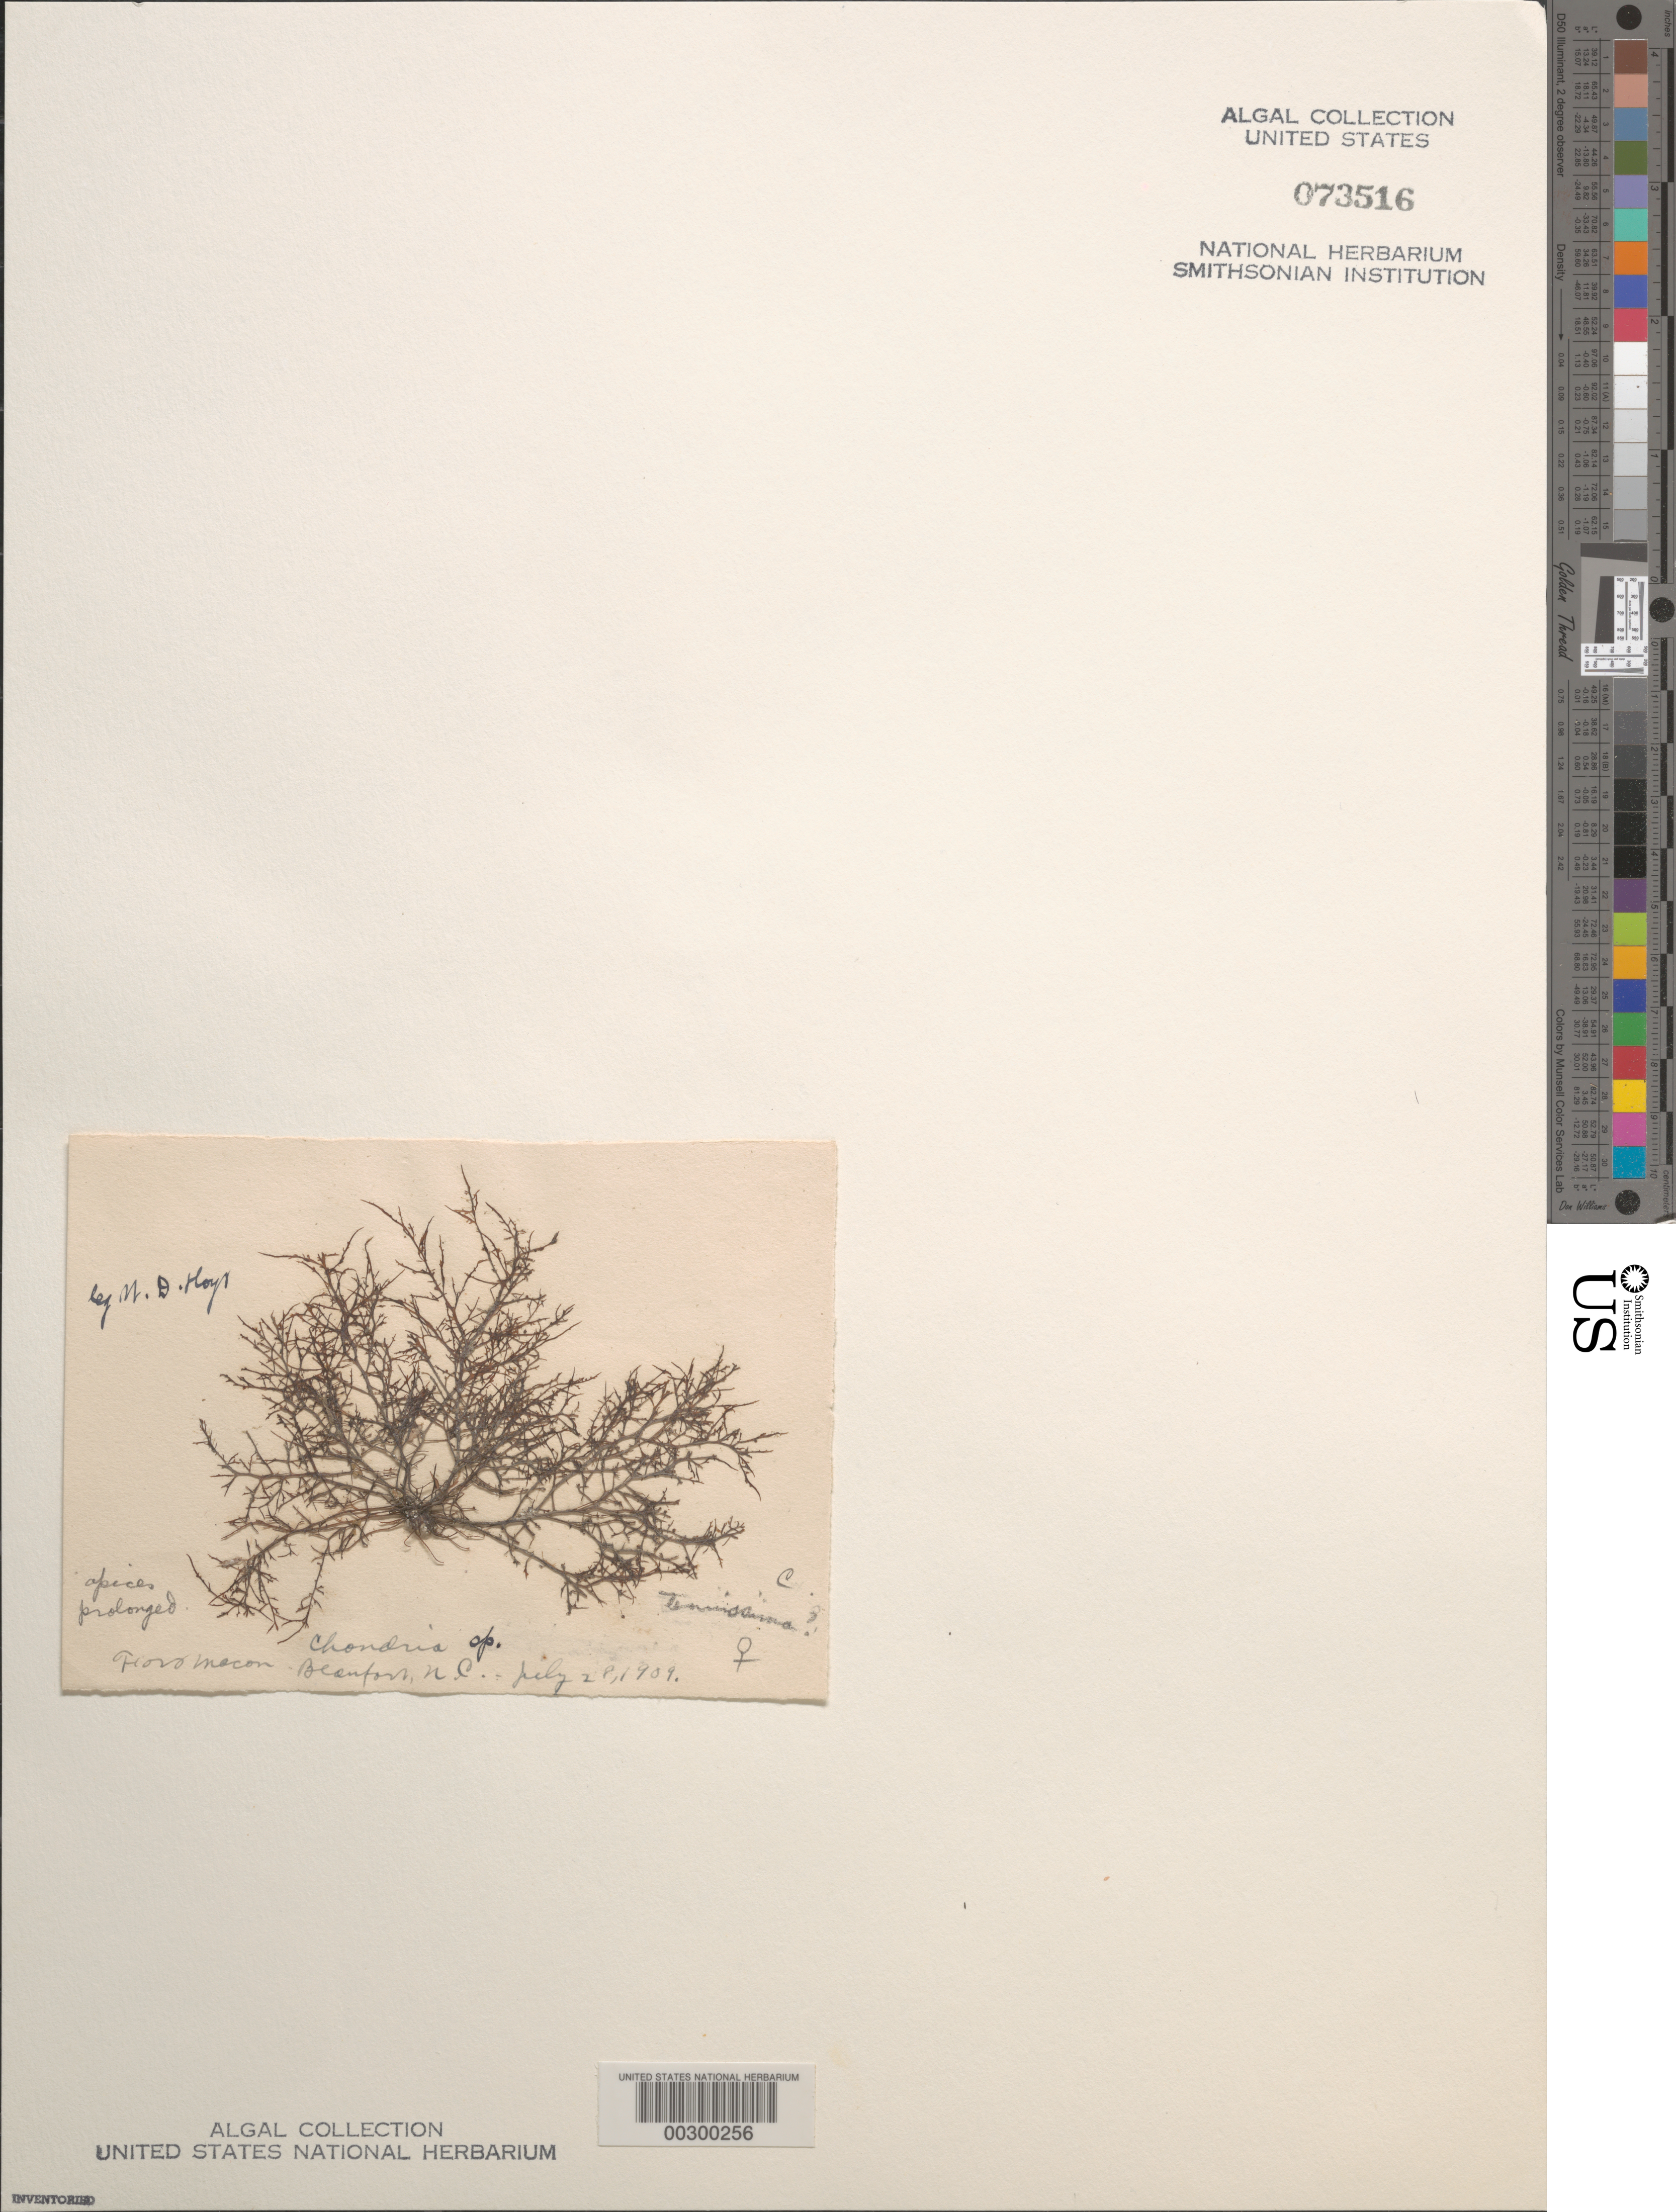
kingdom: Plantae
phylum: Rhodophyta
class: Florideophyceae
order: Ceramiales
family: Rhodomelaceae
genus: Chondria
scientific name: Chondria sp.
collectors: W. D. Hoyt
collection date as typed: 28 Jul 1909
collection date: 1909-07-28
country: United States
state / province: North Carolina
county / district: Carteret County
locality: Beaufort, Fort Macon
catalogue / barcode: US 73516